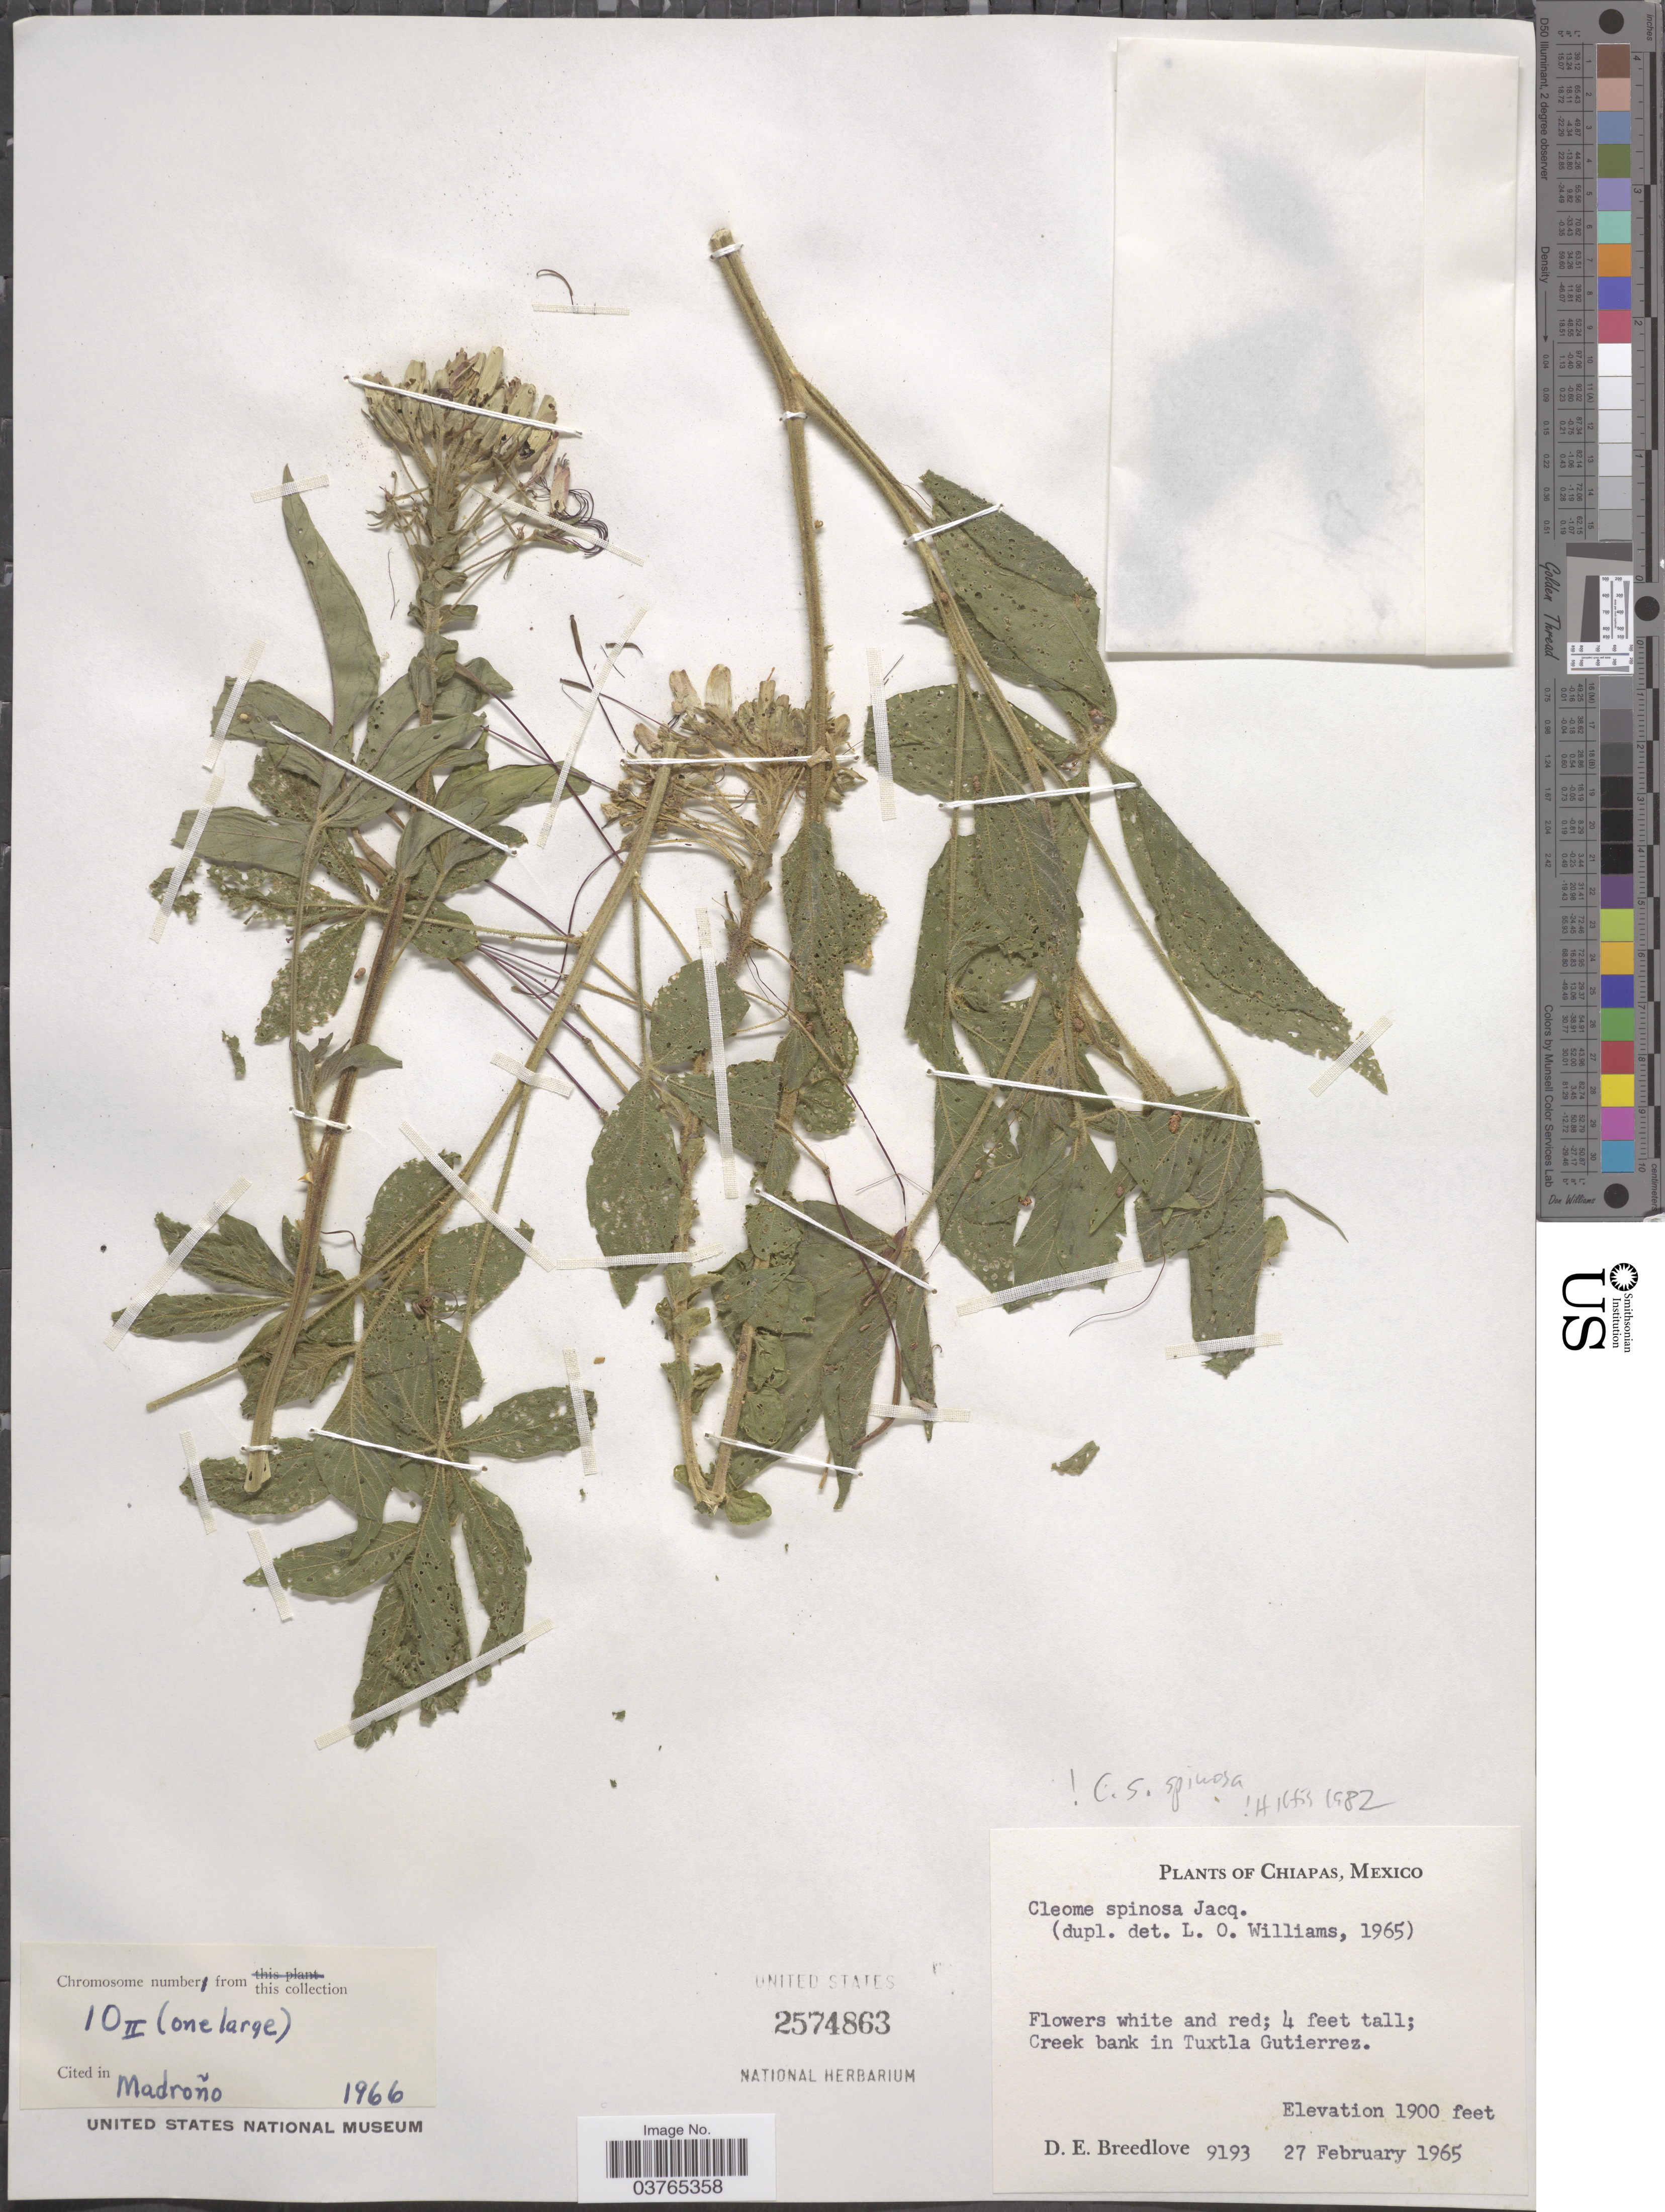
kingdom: Plantae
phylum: Tracheophyta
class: Magnoliopsida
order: Brassicales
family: Cleomaceae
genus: Tarenaya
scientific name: Tarenaya spinosa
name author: (Jacq.) Raf.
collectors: D. E. Breedlove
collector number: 9193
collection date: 1965-02-27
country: Mexico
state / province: Chiapas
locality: Creek bank in Tuxtla Gutierrez.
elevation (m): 579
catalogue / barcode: US 2574863